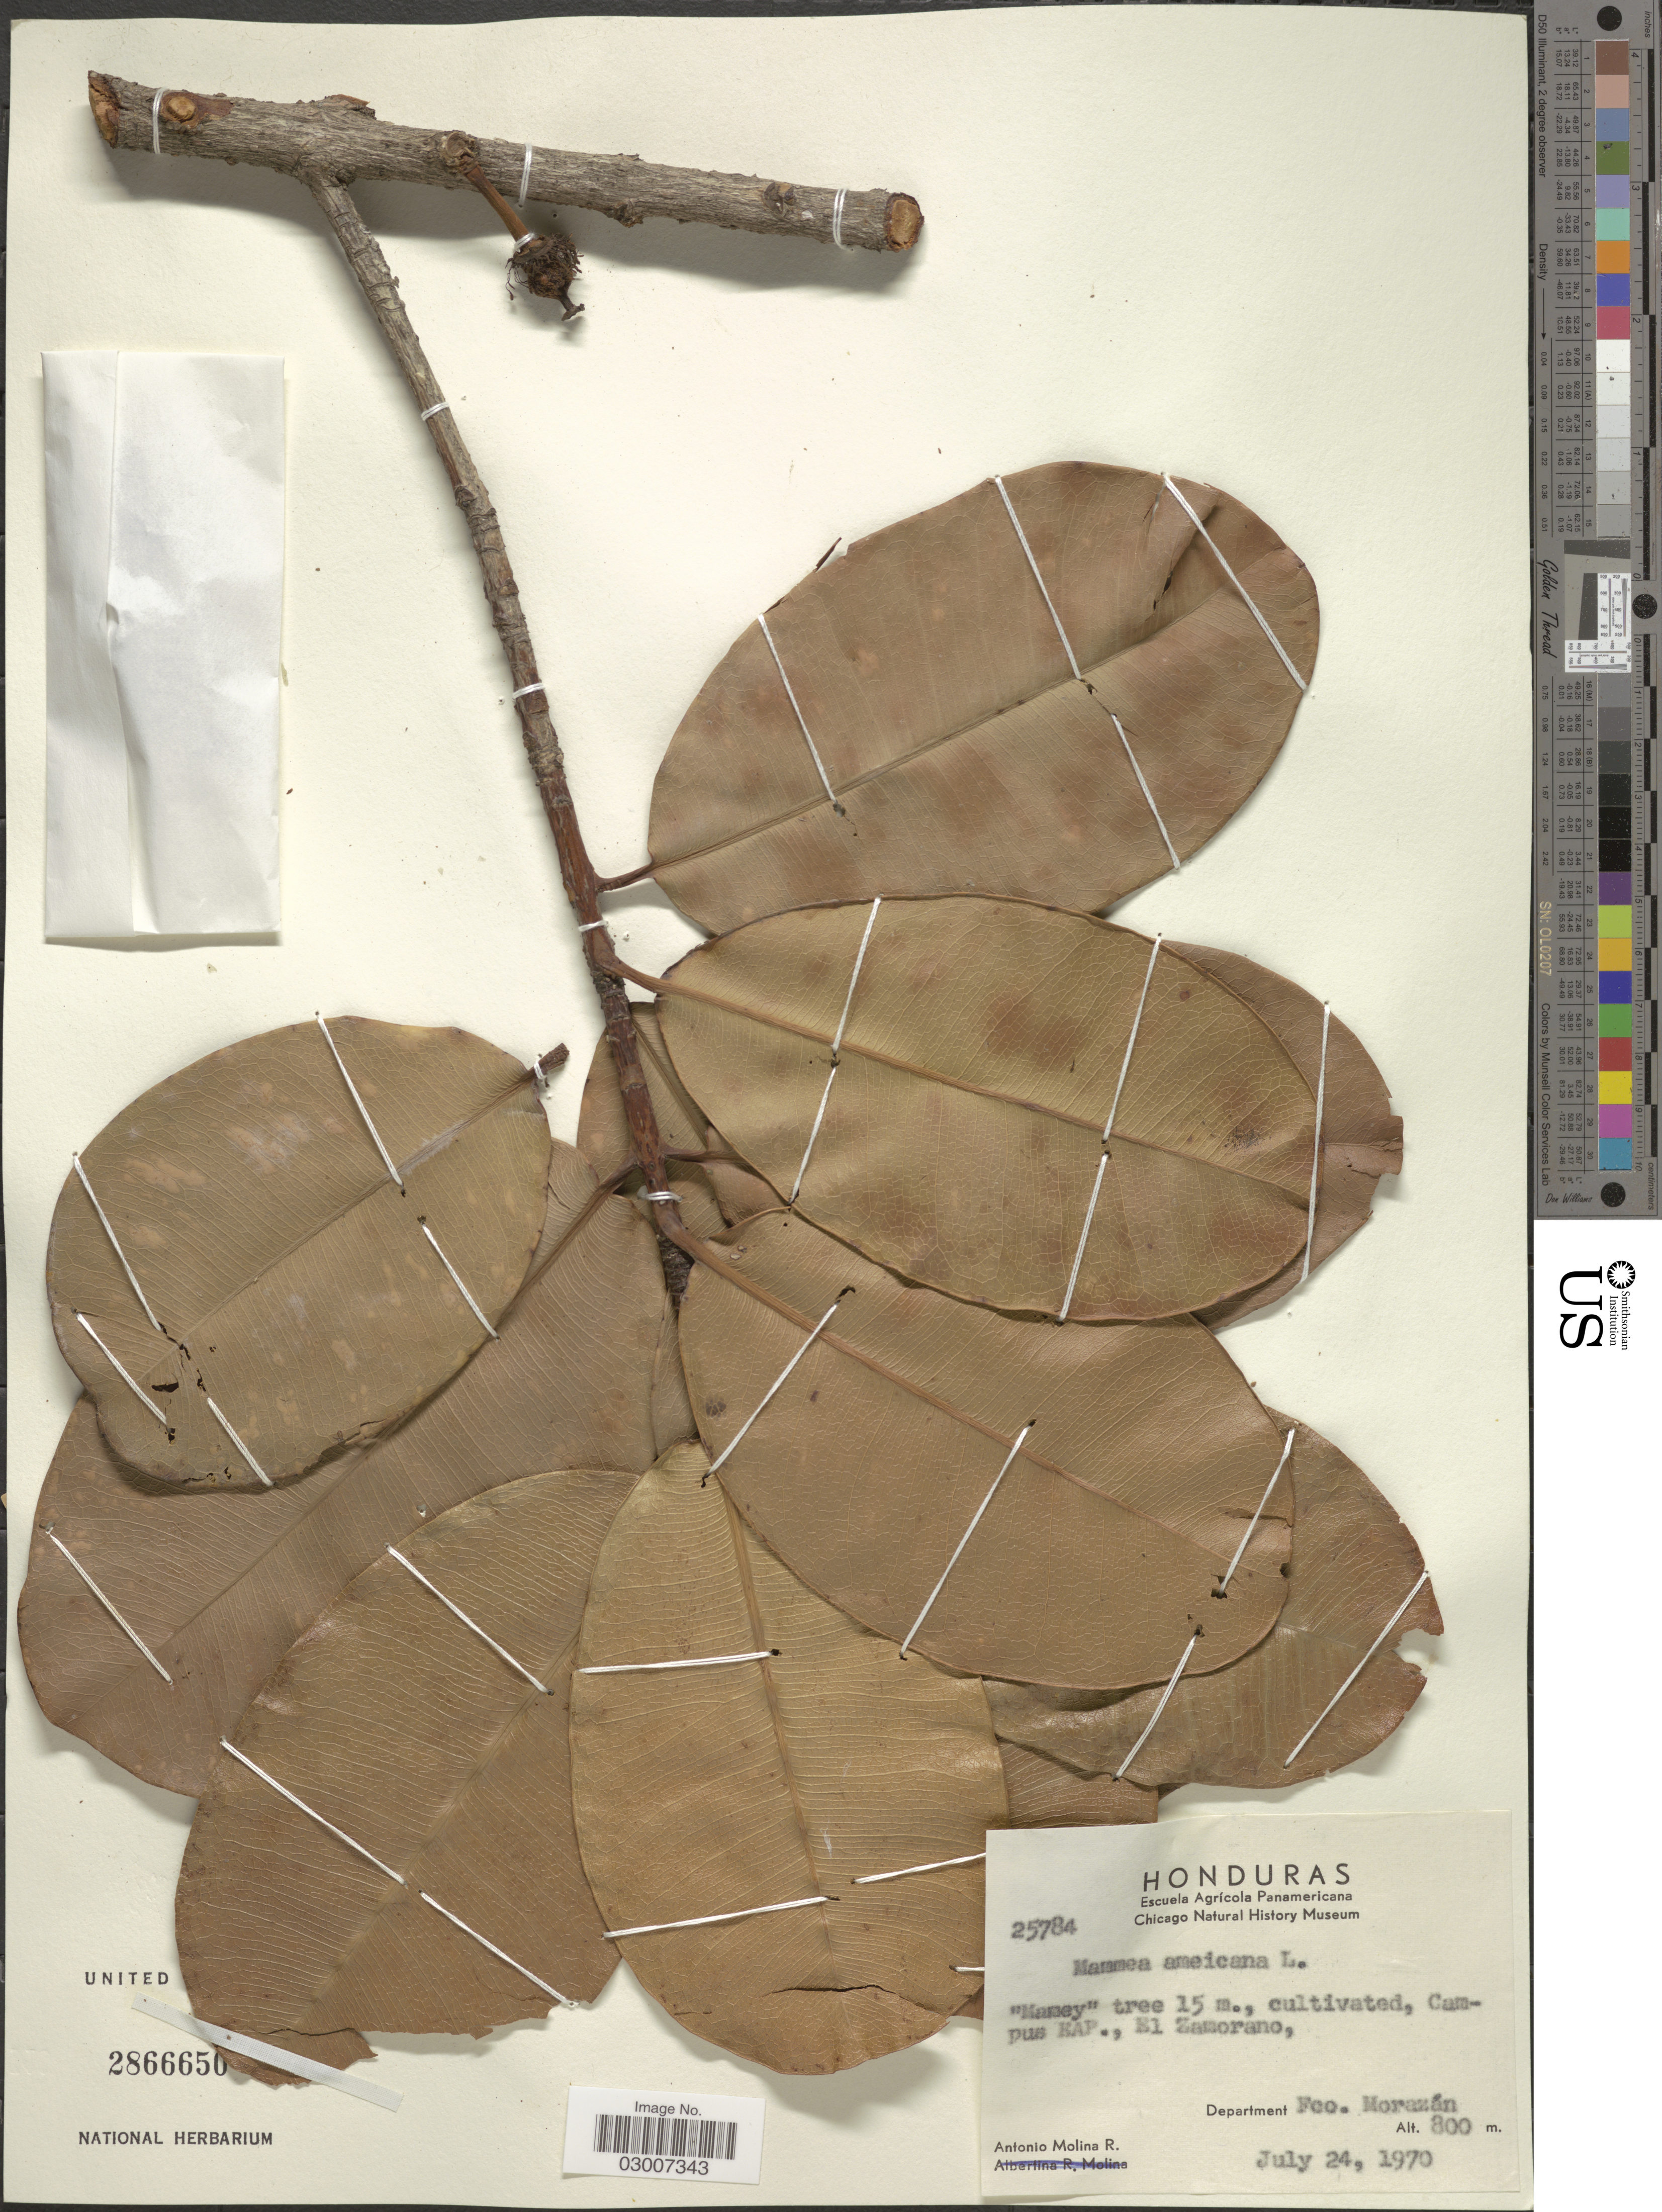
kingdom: Plantae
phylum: Tracheophyta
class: Magnoliopsida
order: Malpighiales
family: Calophyllaceae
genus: Mammea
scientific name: Mammea americana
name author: L.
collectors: A. Molina R.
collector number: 25784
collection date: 1970-07-24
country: Honduras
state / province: Fco. Morazán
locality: Campus KAP., El Zamorano, Department Fco. Morazán.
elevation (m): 800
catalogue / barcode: US 2866650